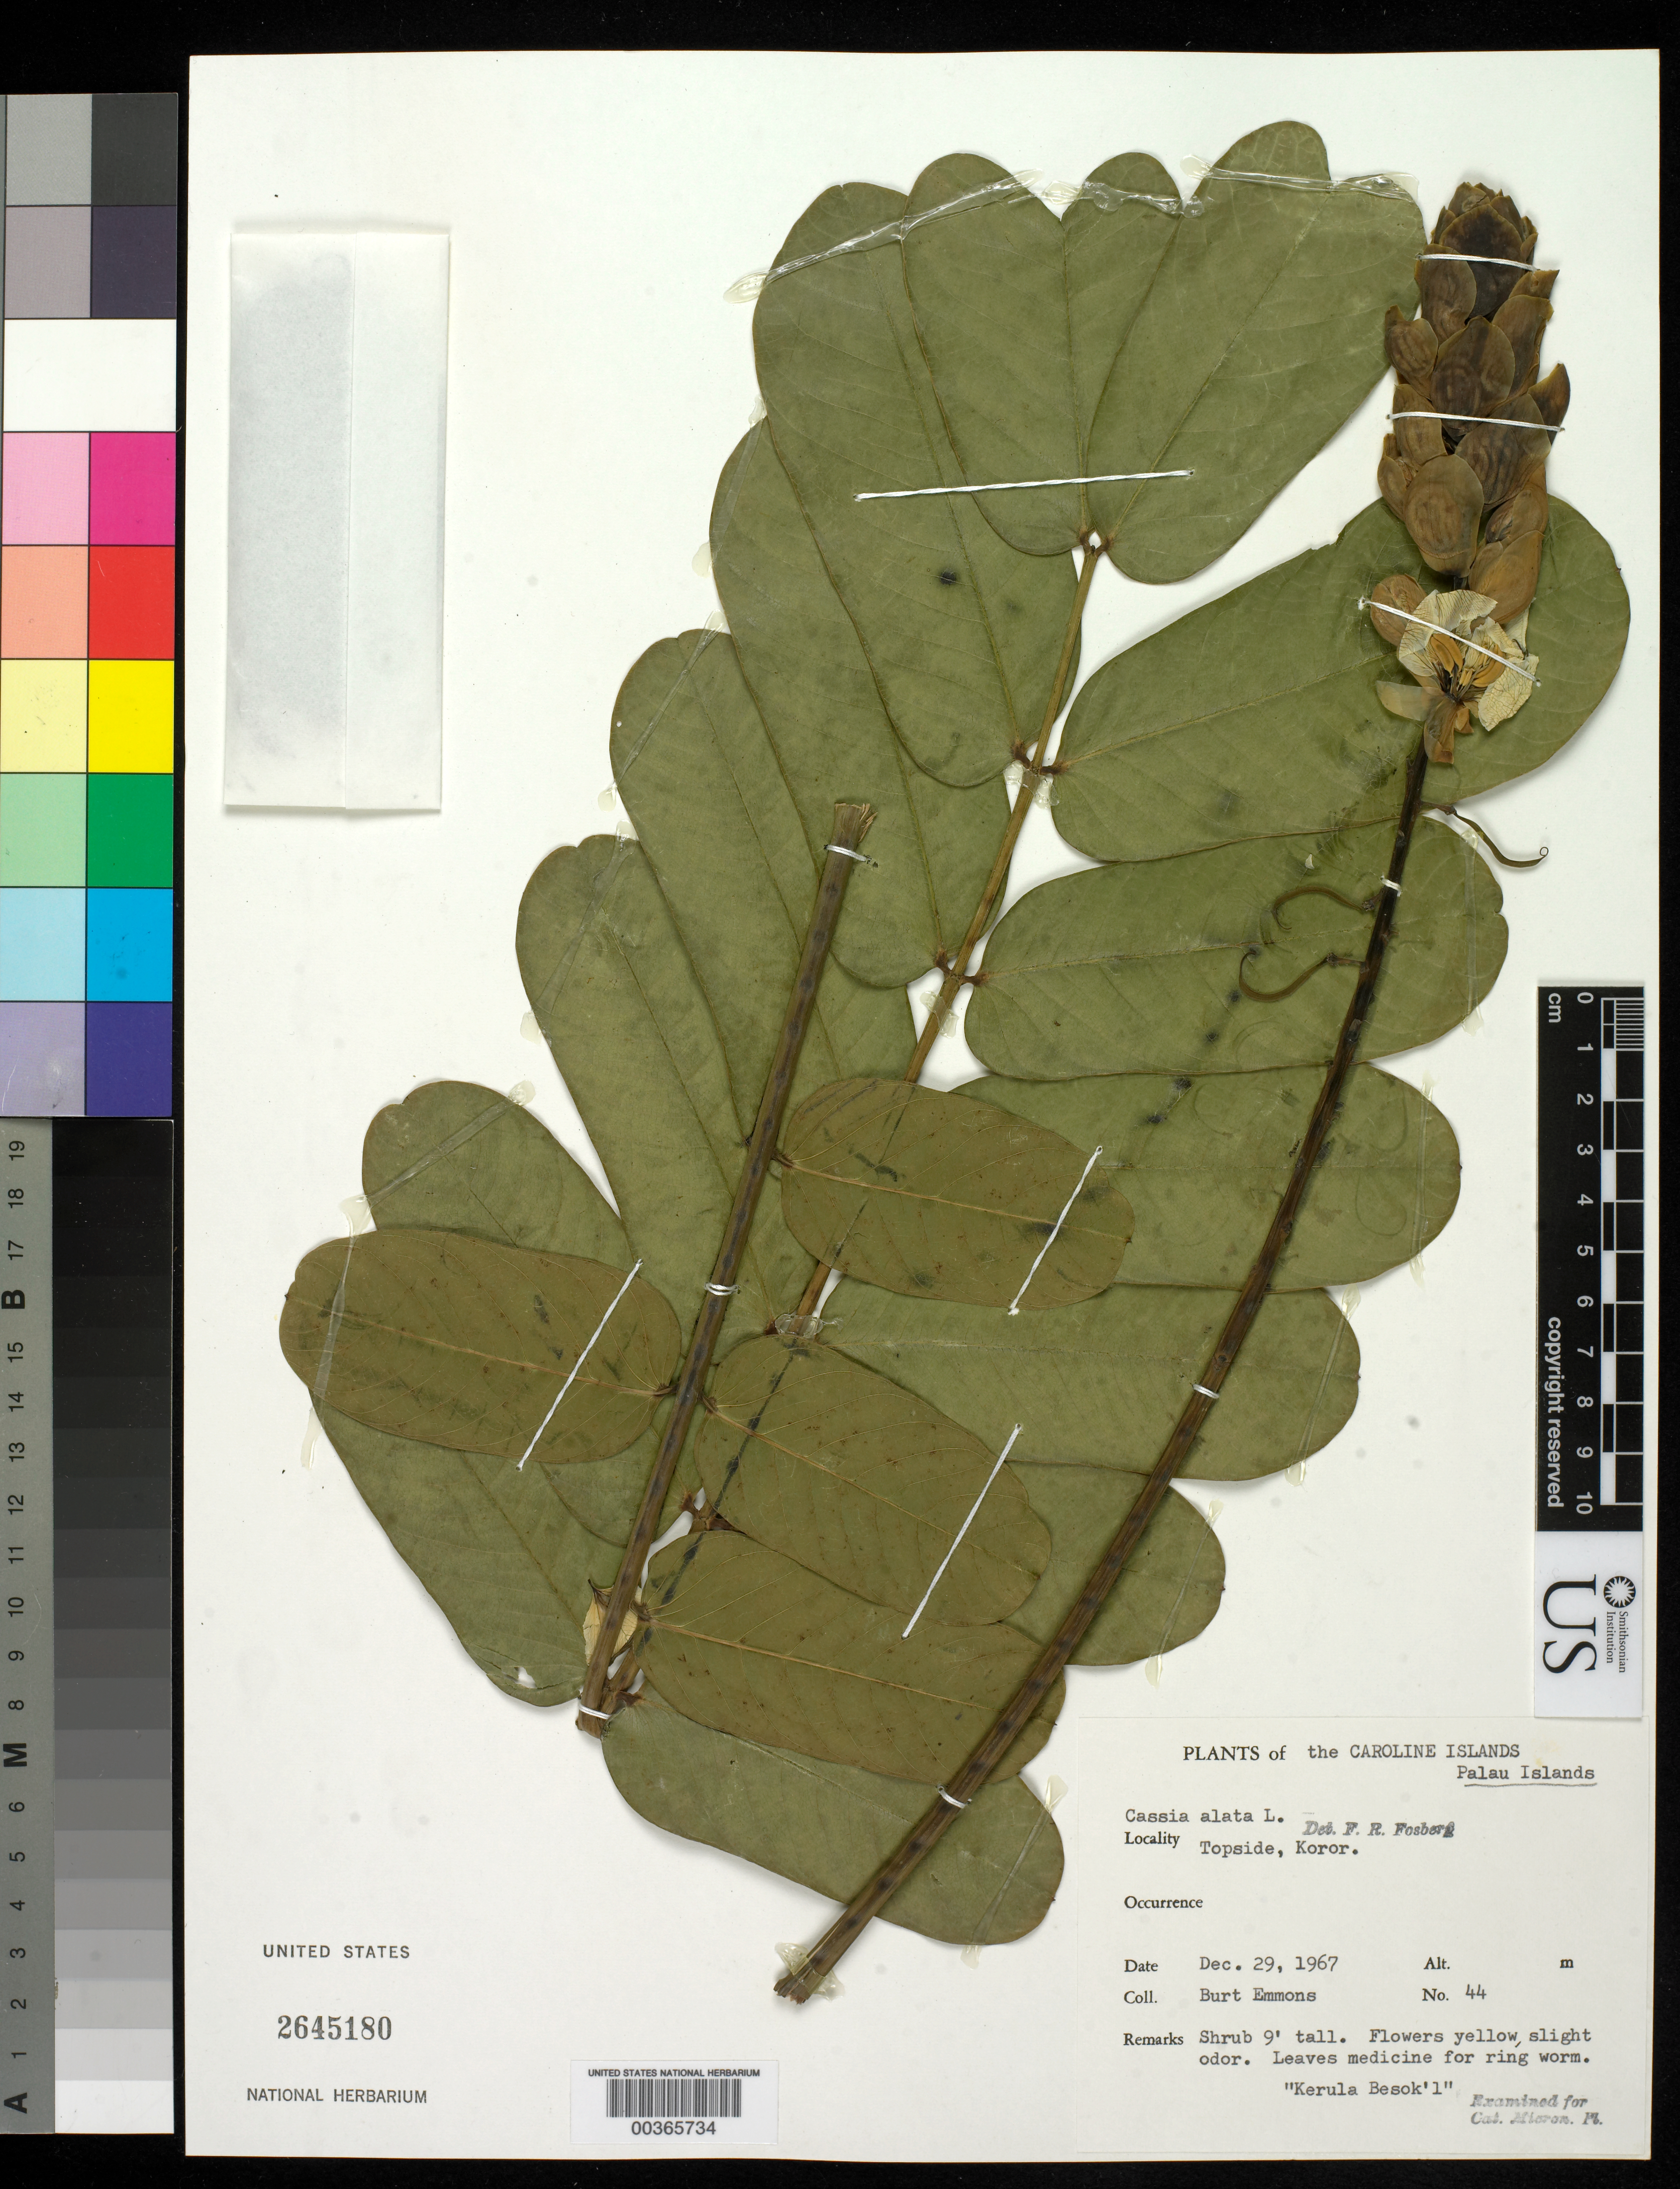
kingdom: Plantae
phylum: Tracheophyta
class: Magnoliopsida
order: Fabales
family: Fabaceae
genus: Senna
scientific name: Senna alata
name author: (L.) Roxb.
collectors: E. Emmons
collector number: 44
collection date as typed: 29 Dec 1967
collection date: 1967-12-29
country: Palau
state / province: Koror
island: Oreor (Koror)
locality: Topside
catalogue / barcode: US 2645180